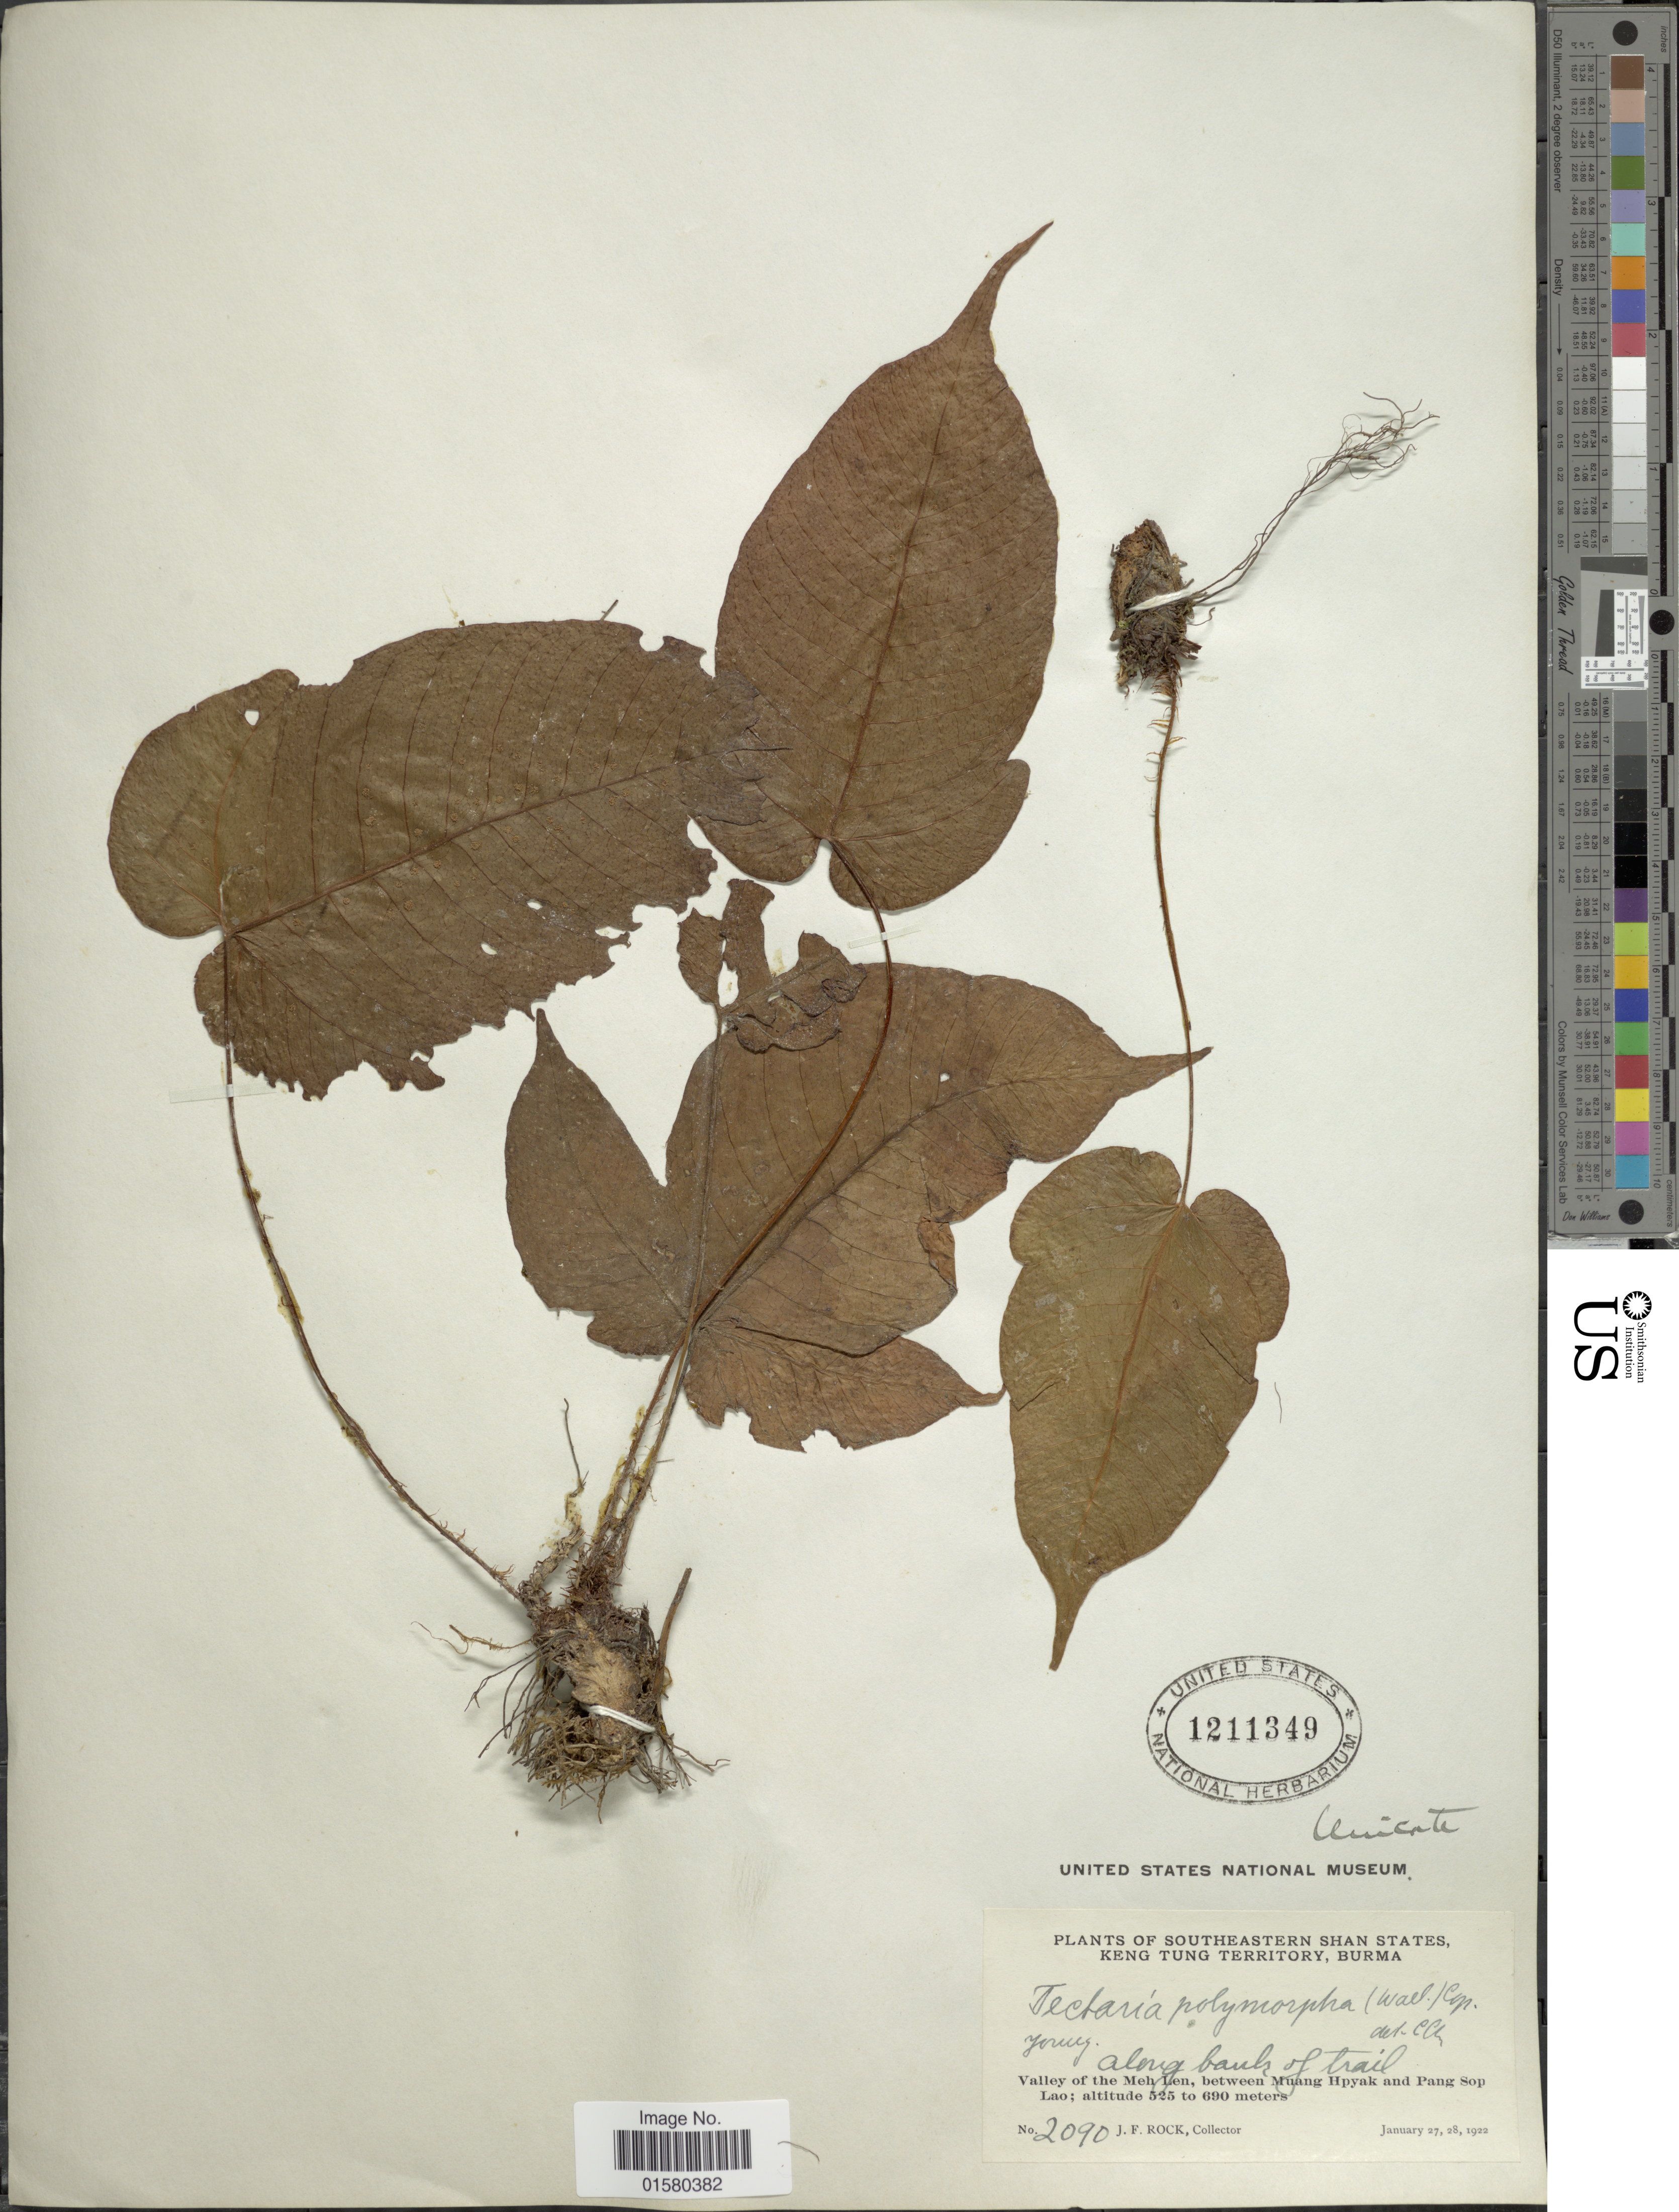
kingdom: Plantae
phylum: Tracheophyta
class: Polypodiopsida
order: Polypodiales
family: Tectariaceae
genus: Tectaria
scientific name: Tectaria polymorpha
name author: (Wall. ex Hook.) Copel.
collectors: J. Rock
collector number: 2090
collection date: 1922-01-27/1922-01-28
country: Myanmar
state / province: Shan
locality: Southeastern Shan States, Keng Tung Territory, Burma, Valley of the Meh Len, between Muang Hpyak and Pang Sop Lao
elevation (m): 525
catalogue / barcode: US 1211349